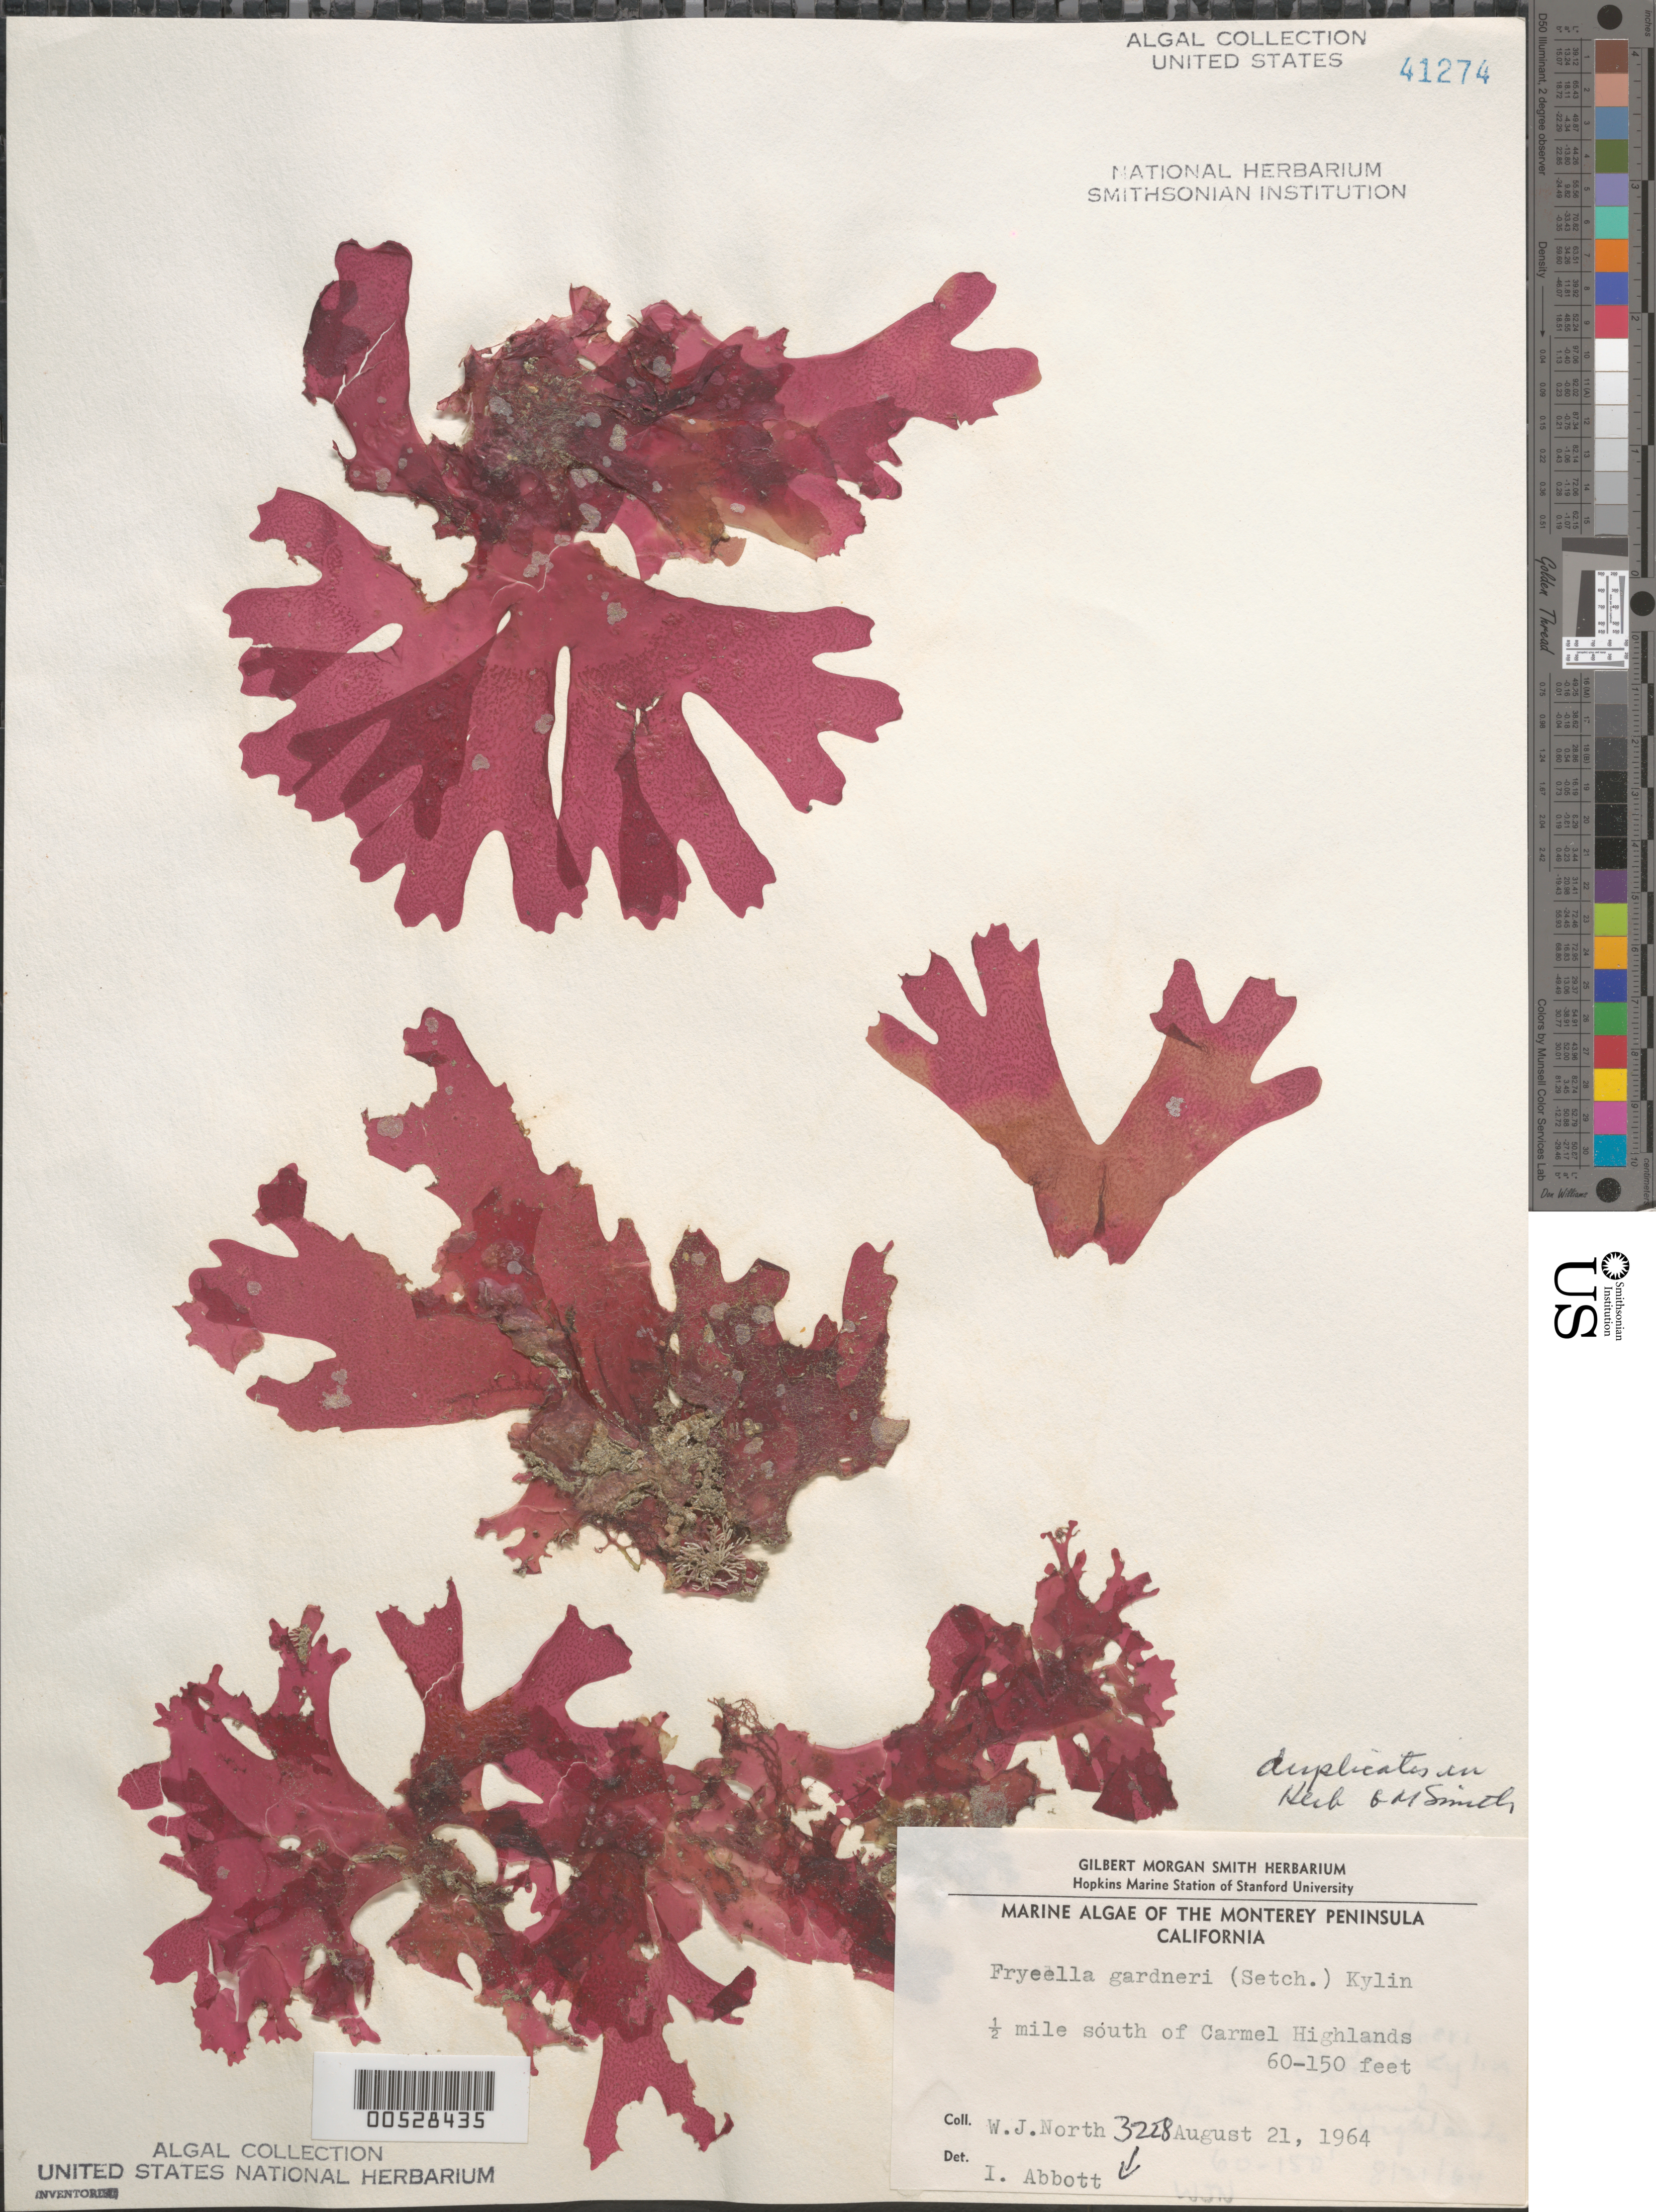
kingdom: Plantae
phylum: Rhodophyta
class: Florideophyceae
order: Rhodymeniales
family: Fryeellaceae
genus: Fryeella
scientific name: Fryeella gardneri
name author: (Setch.) Kylin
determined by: Abbott, Isabella A.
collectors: W. North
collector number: IAA 3228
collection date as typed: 21 Apr 1964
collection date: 1964-04-21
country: United States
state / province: California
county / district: Monterey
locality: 1/2 mile south of Carmel Highlands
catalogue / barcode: US 41274